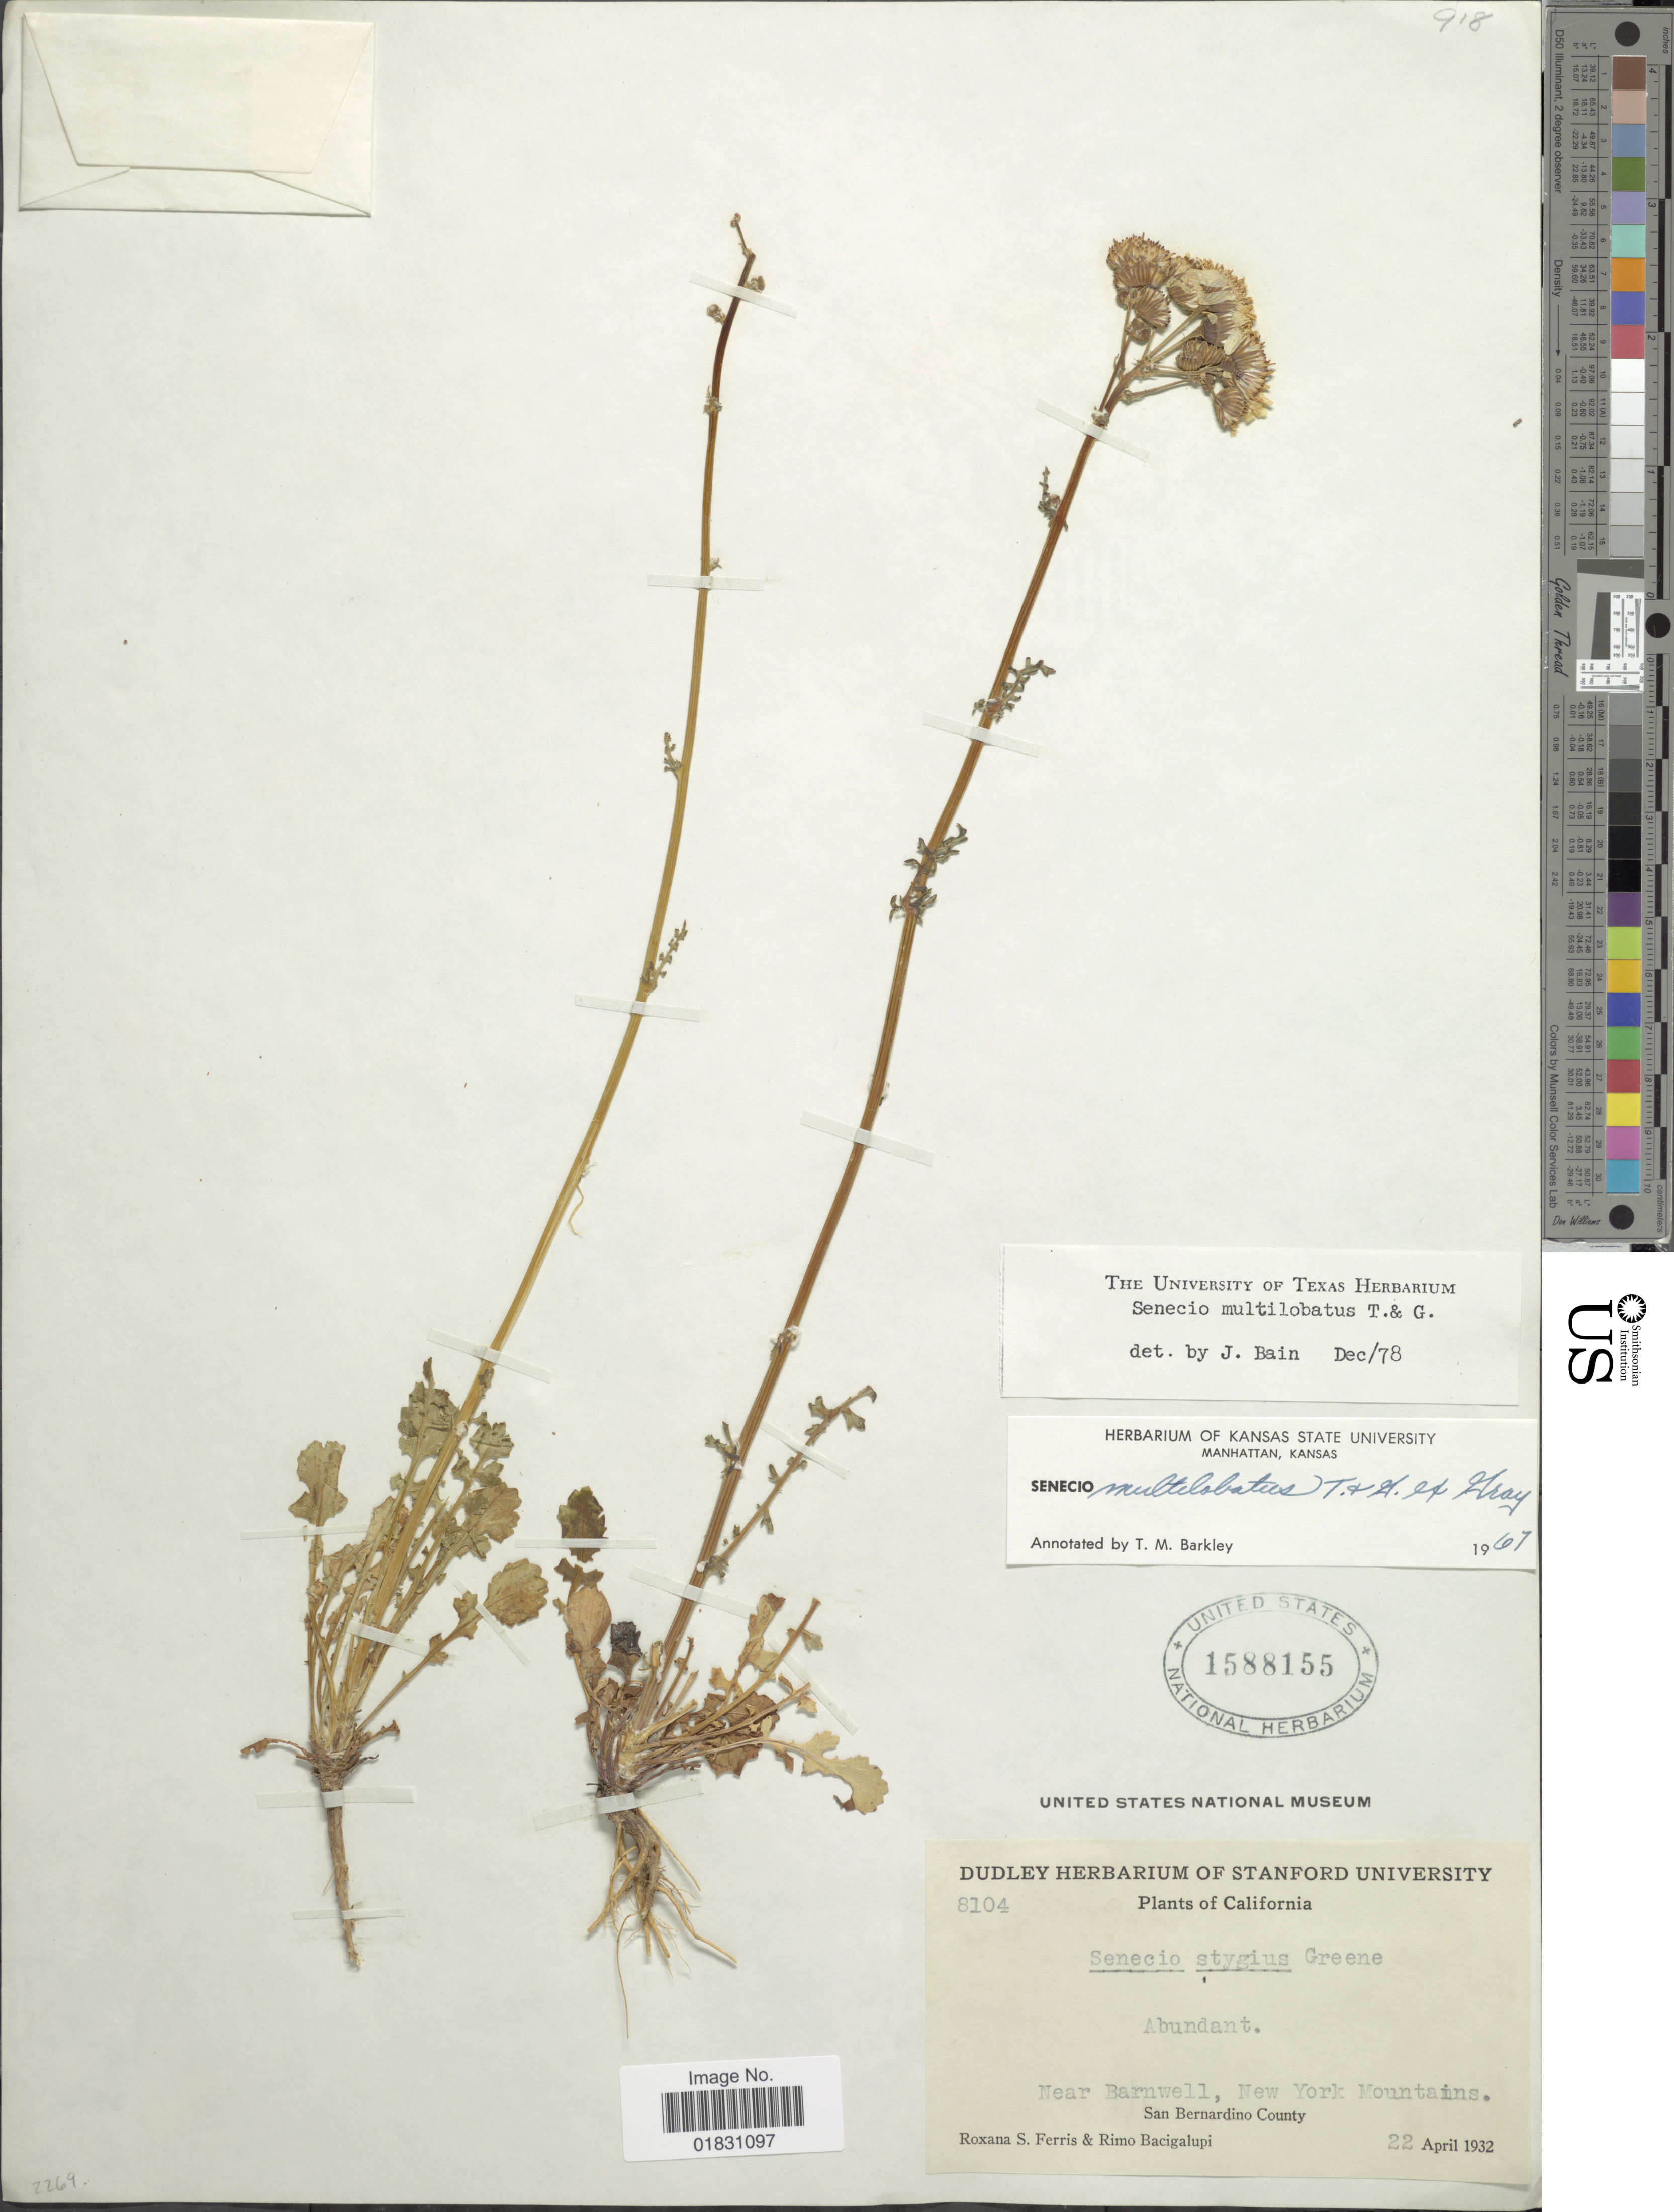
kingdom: Plantae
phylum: Tracheophyta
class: Magnoliopsida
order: Asterales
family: Asteraceae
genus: Packera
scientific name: Packera multilobata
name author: (Torr. & A. Gray) W.A. Weber & Á. Löve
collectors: R. S. Ferris & R. Bacigalupi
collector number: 8104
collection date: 1932-04-22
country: United States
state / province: California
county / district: San Bernardino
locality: Near Barnwell, New York Mountains, San Bernardino County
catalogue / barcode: US 1588155